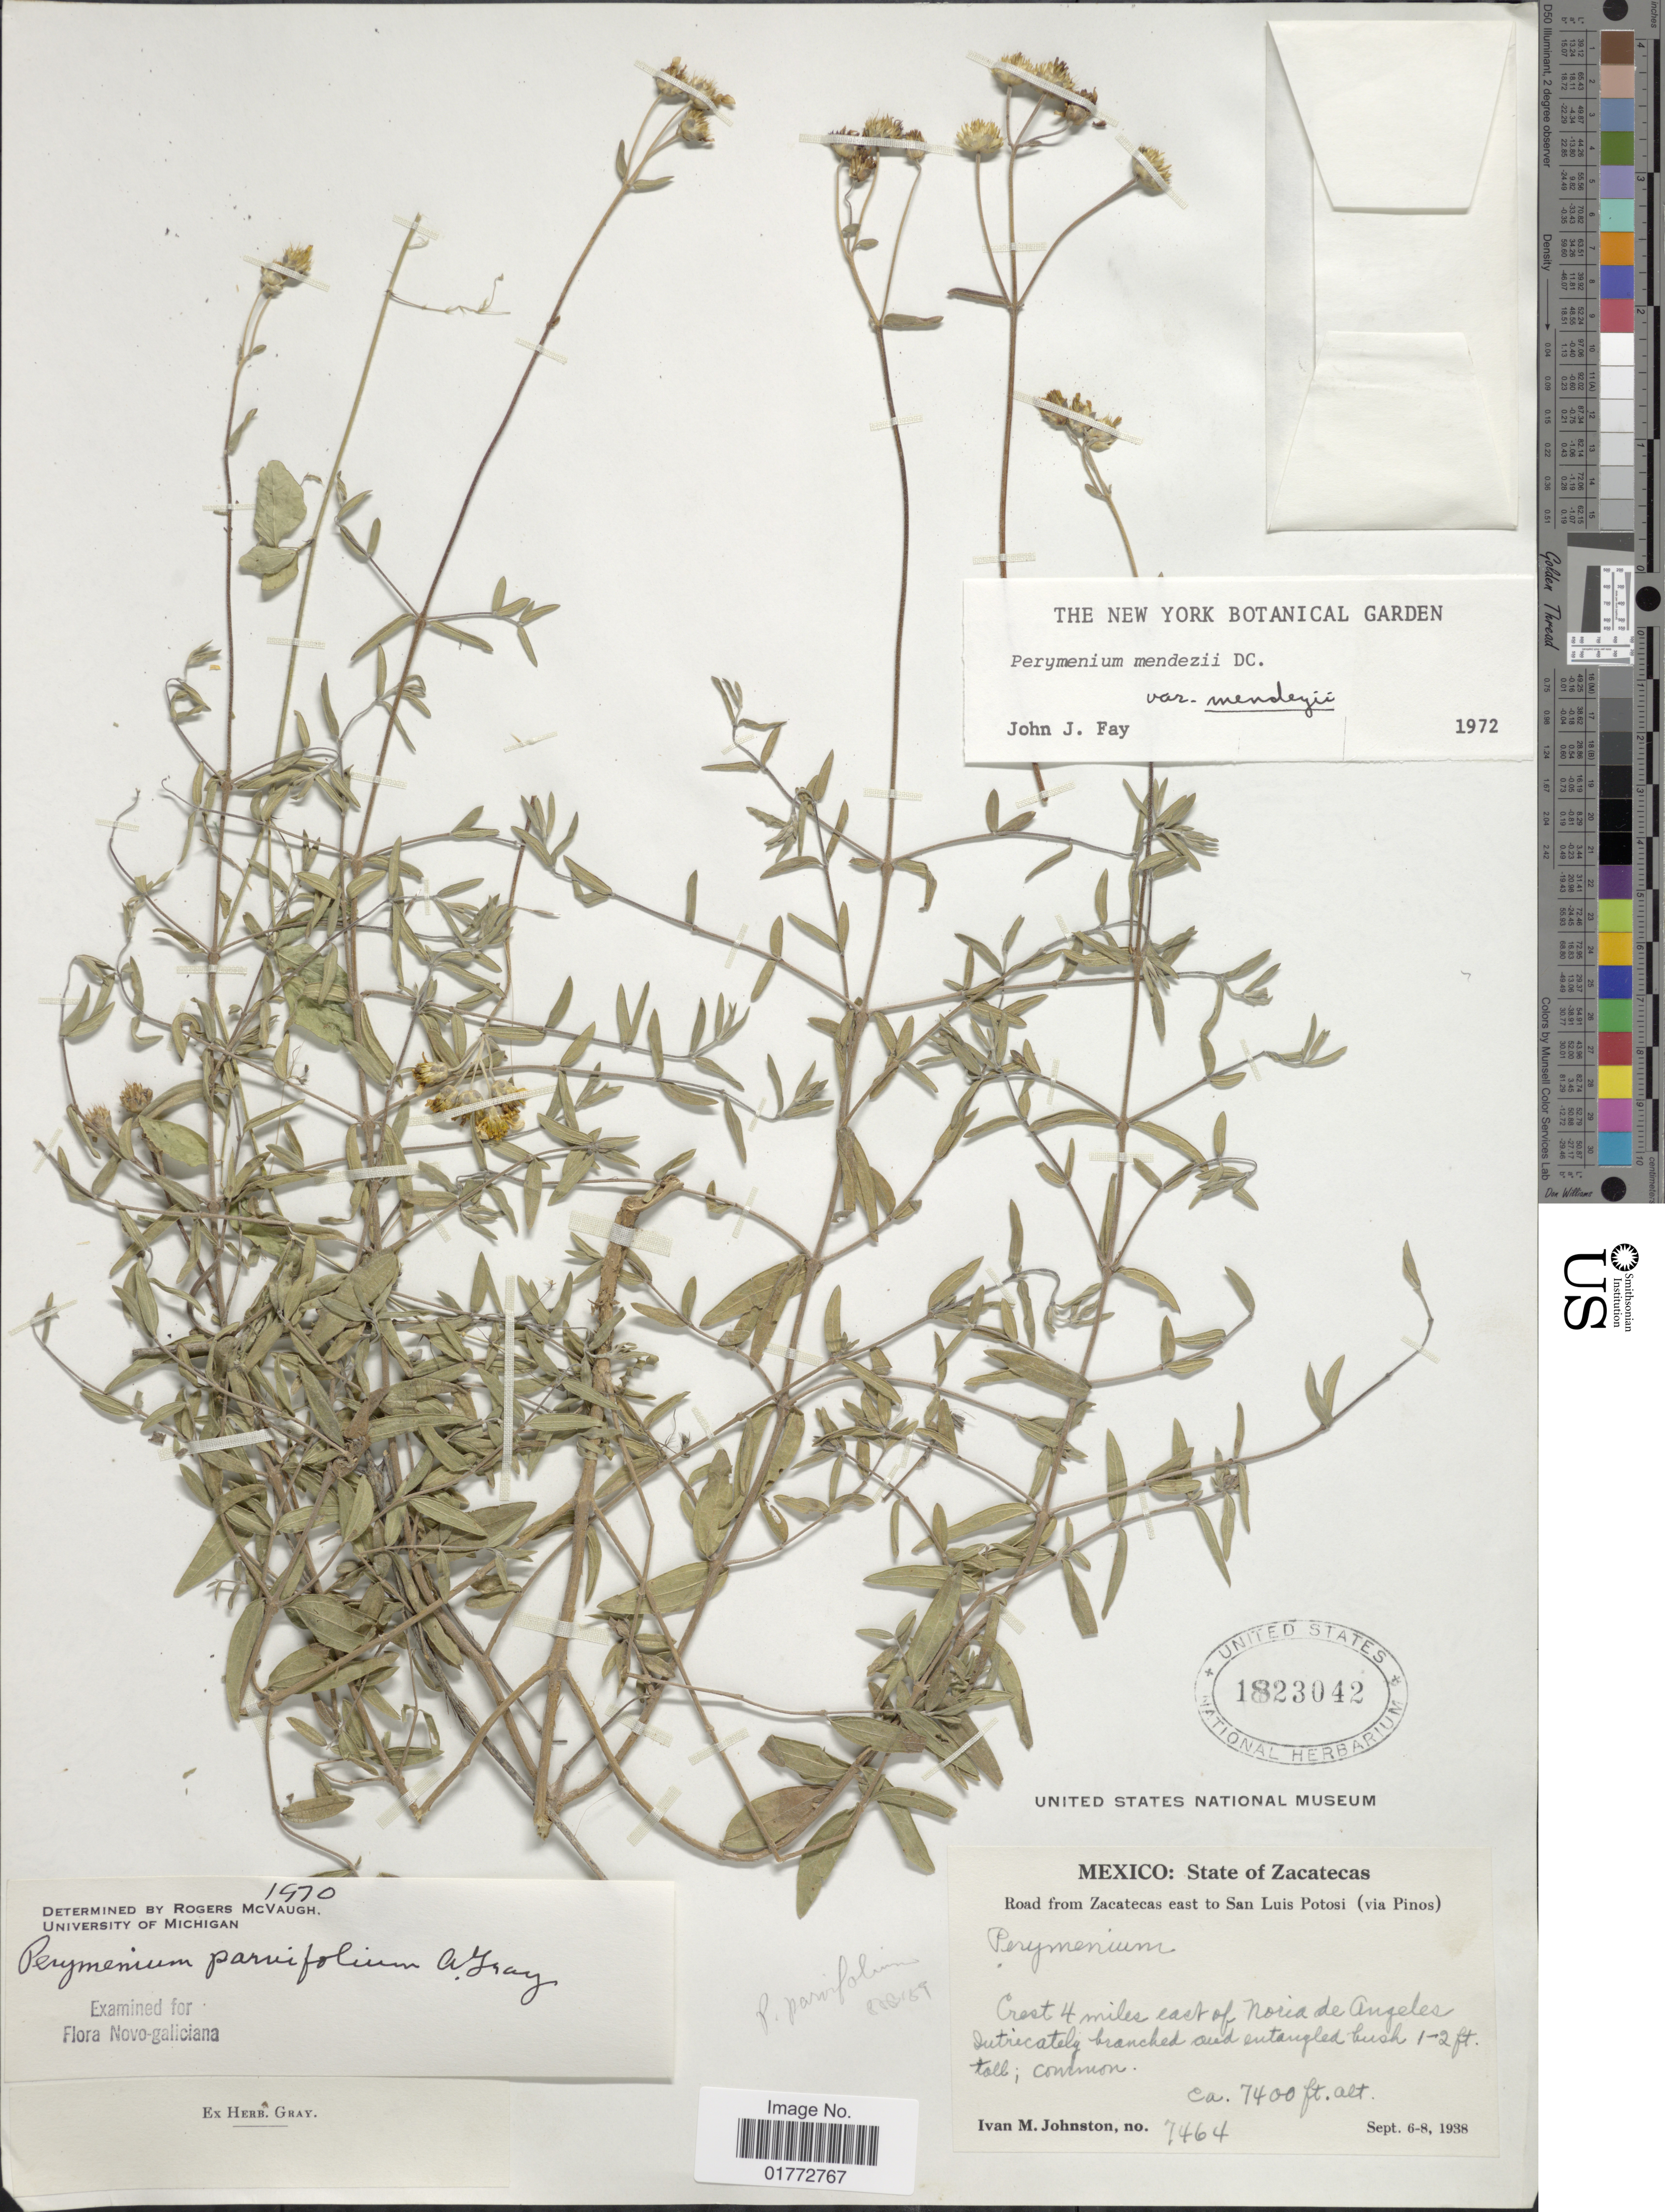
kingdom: Plantae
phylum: Tracheophyta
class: Magnoliopsida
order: Asterales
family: Asteraceae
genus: Perymenium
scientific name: Perymenium mendezii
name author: DC.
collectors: I.M. Johnston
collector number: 7464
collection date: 1938-09-06/1938-09-08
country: Mexico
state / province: Zacatecas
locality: Road from Zacatecas east to San Luis Potosi (via Pinos), Crest 4 miles east of Noria de Angeles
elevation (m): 2256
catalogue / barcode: US 1823042